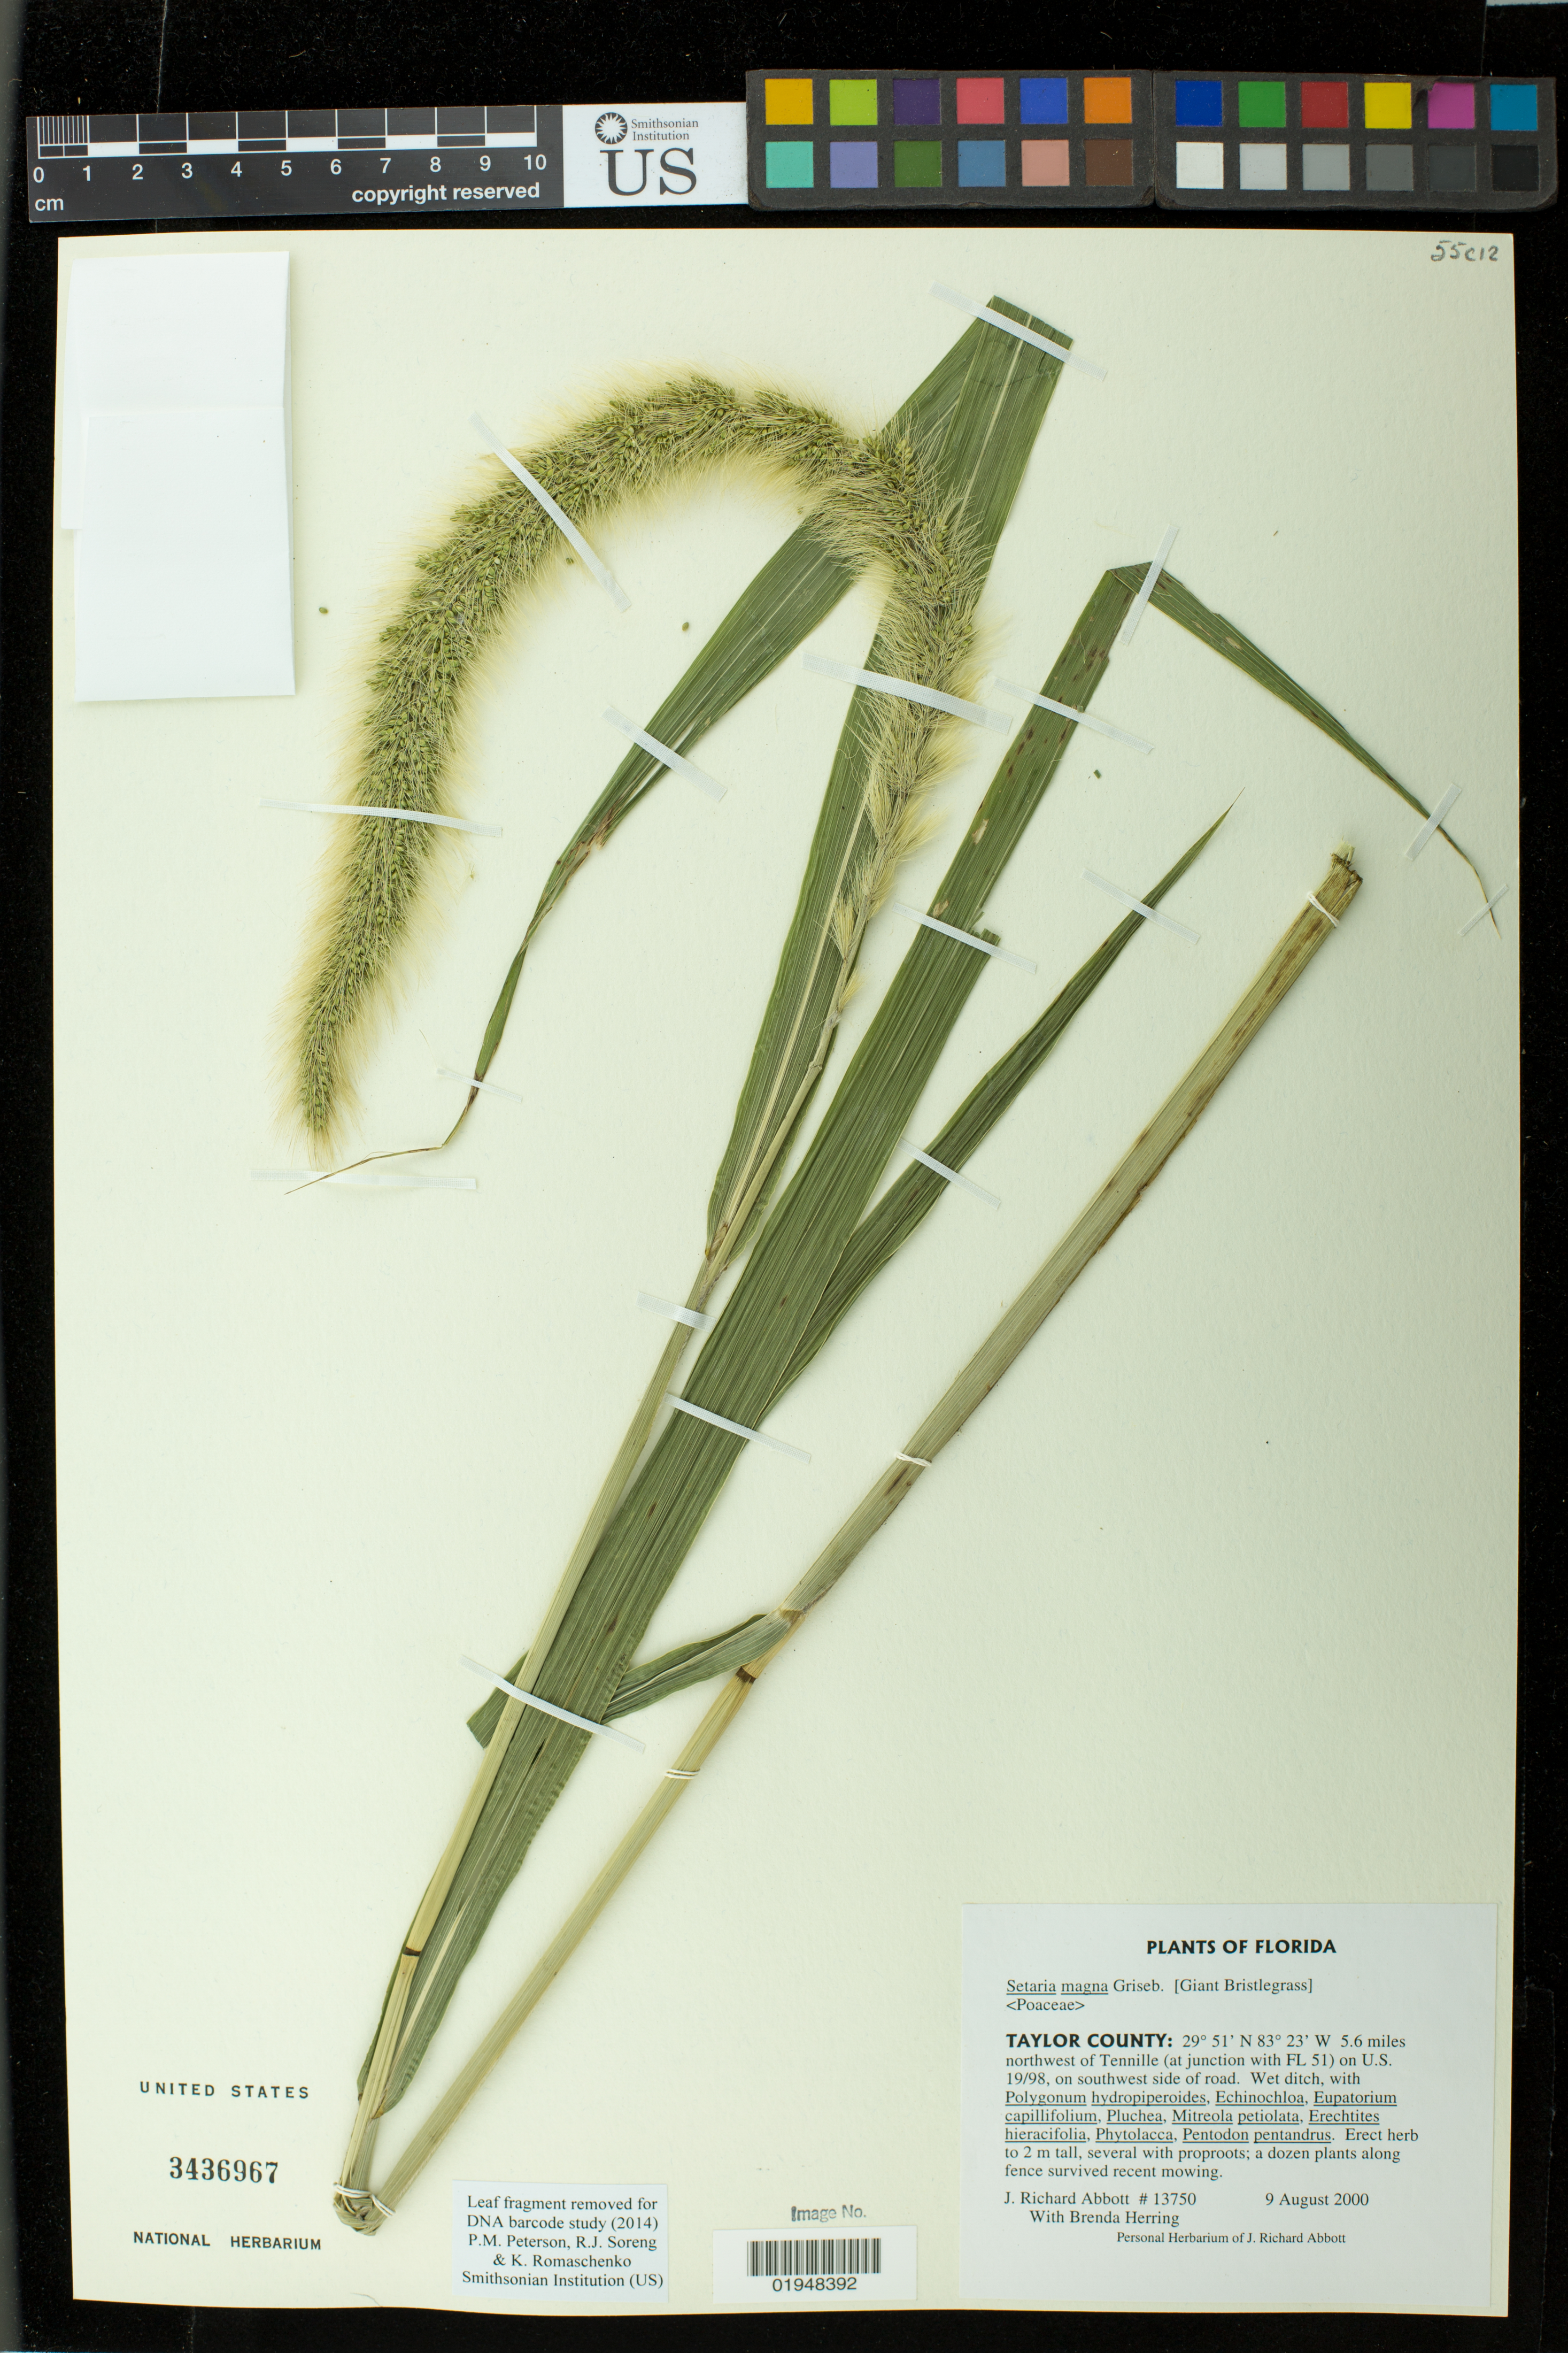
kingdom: Plantae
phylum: Tracheophyta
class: Liliopsida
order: Poales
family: Poaceae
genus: Setaria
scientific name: Setaria magna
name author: Griseb.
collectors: J. R. Abbott & B. Herring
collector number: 13750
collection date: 2000-08-09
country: United States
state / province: Florida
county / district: Taylor County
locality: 5.6 miles northwest of Tennille (at junction with FL51) on U.S. 19/98, on southwest side of road.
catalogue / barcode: US 3436967